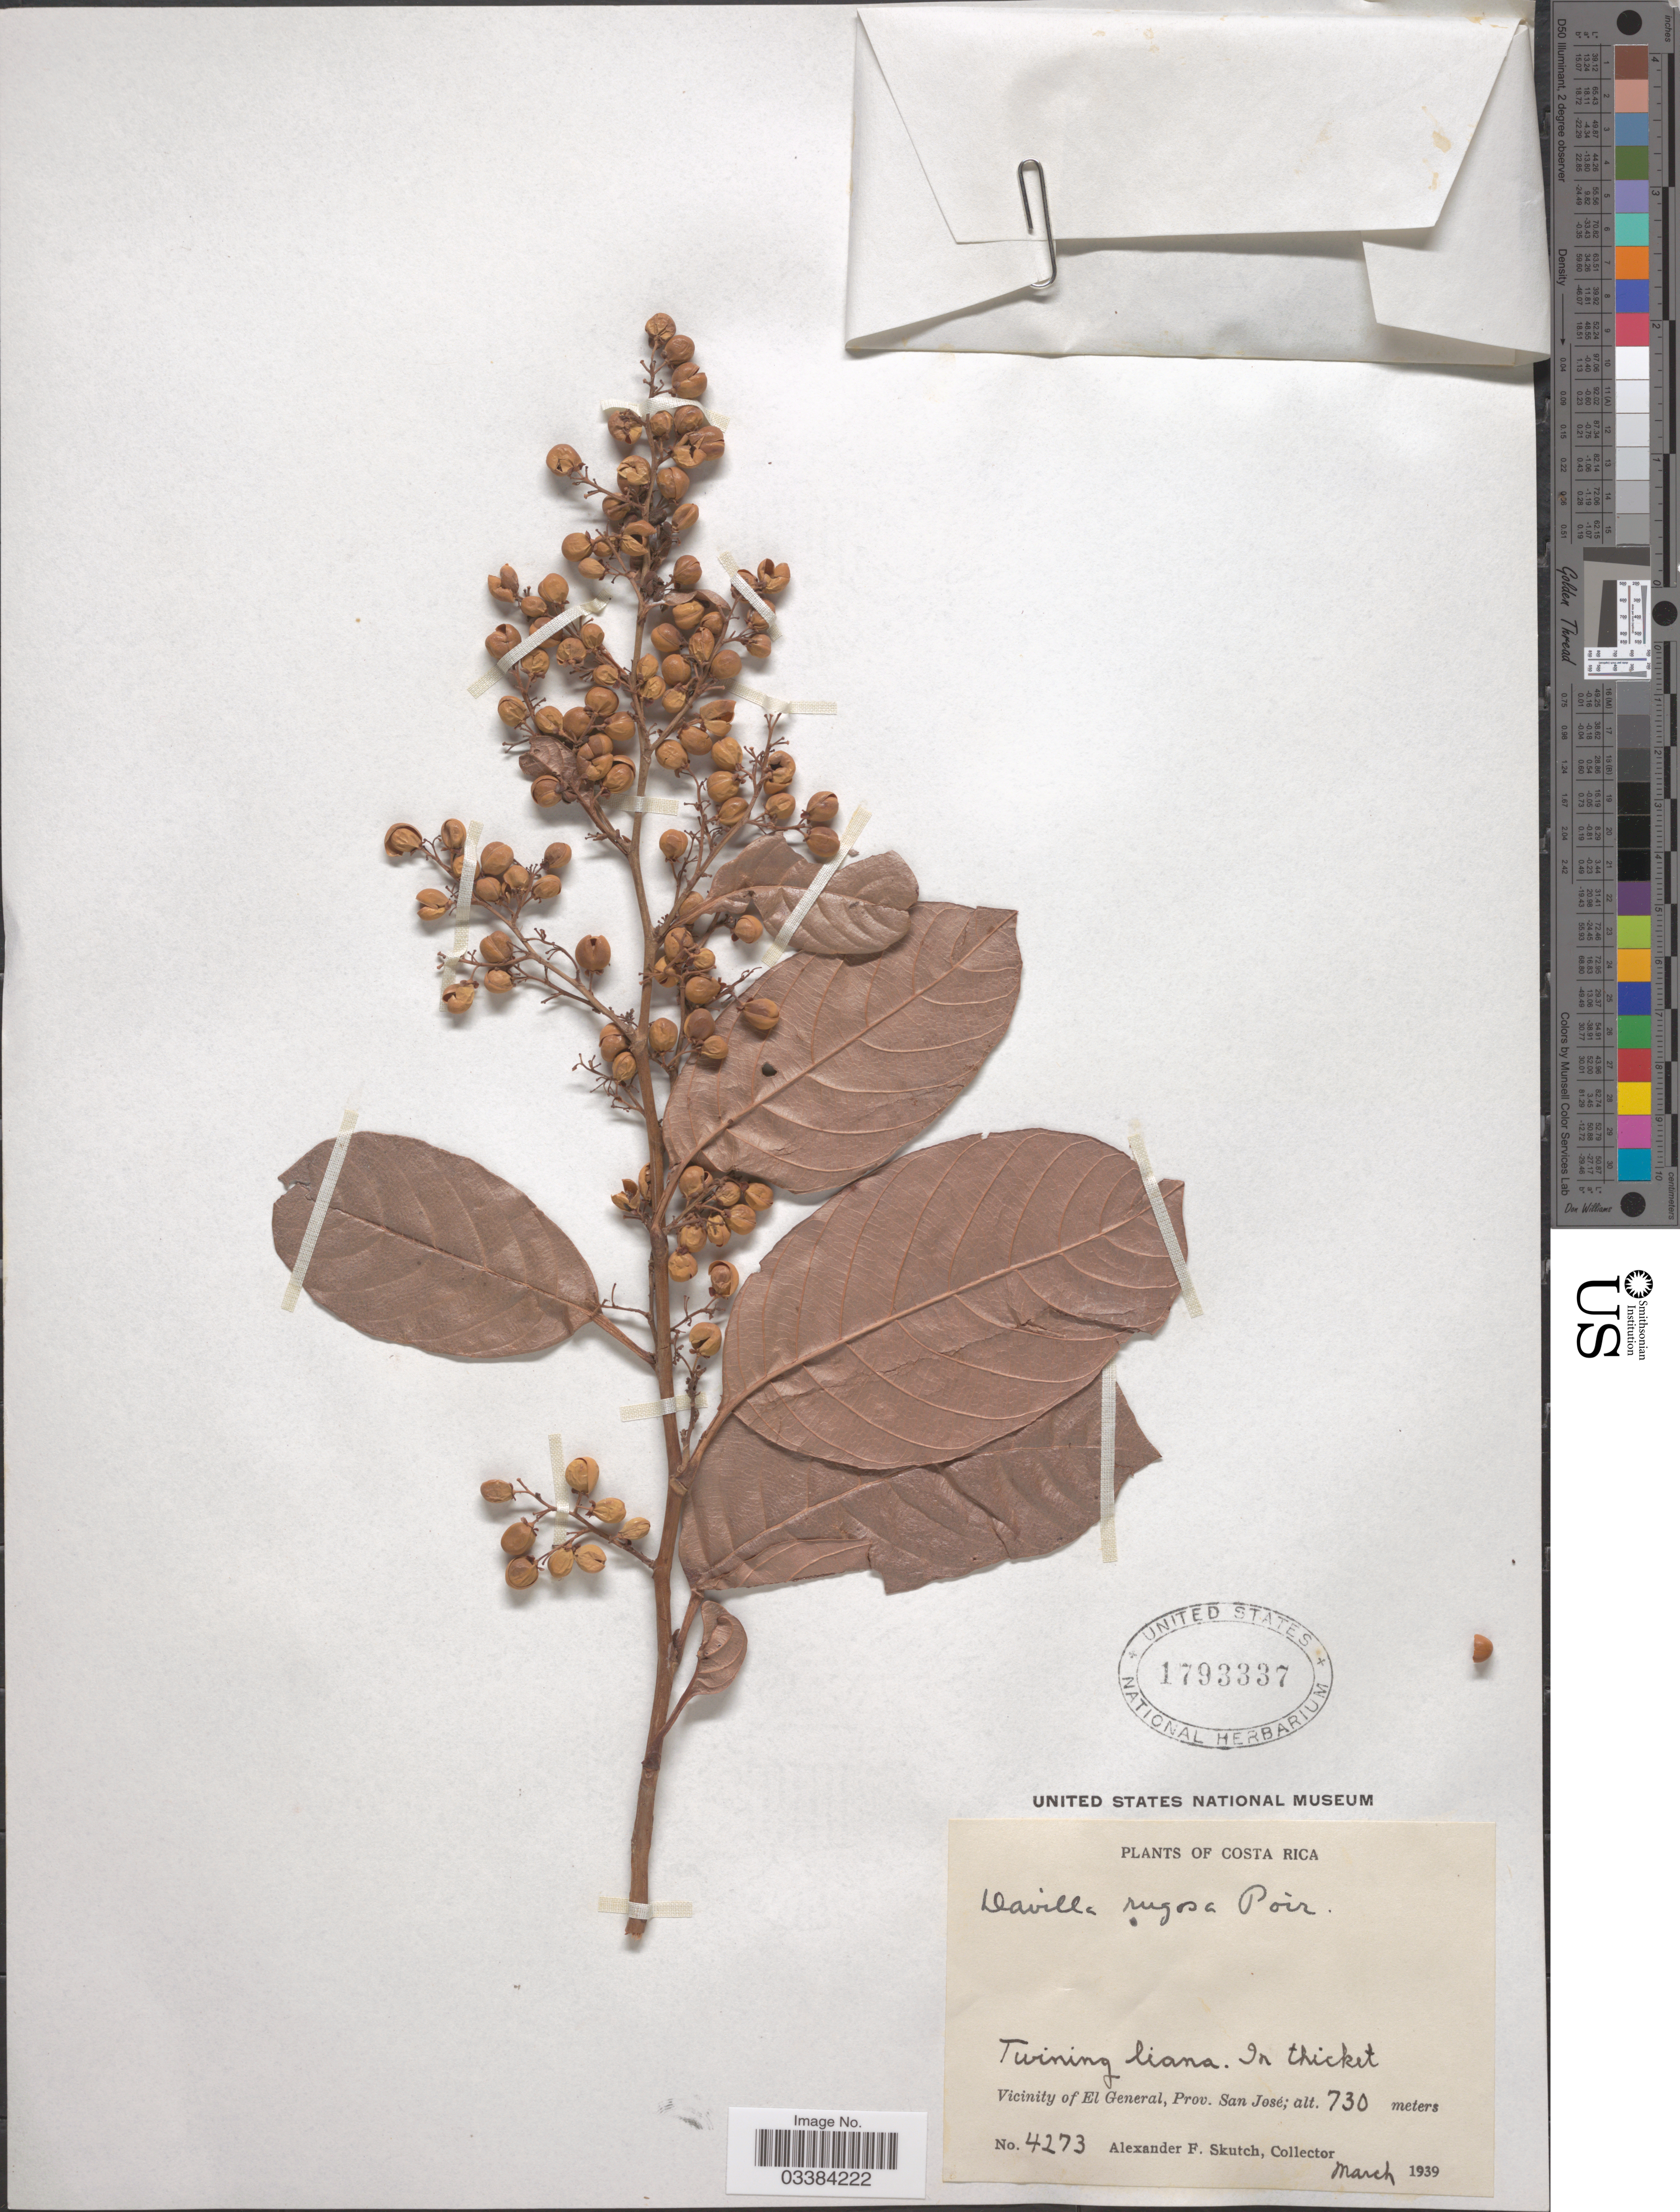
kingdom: Plantae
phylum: Tracheophyta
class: Magnoliopsida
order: Dilleniales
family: Dilleniaceae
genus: Davilla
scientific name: Davilla rugosa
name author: Poir.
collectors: A. F. Skutch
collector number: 4273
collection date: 1939-03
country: Costa Rica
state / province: San José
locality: Vicinity of El General.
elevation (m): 730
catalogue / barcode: US 1793337